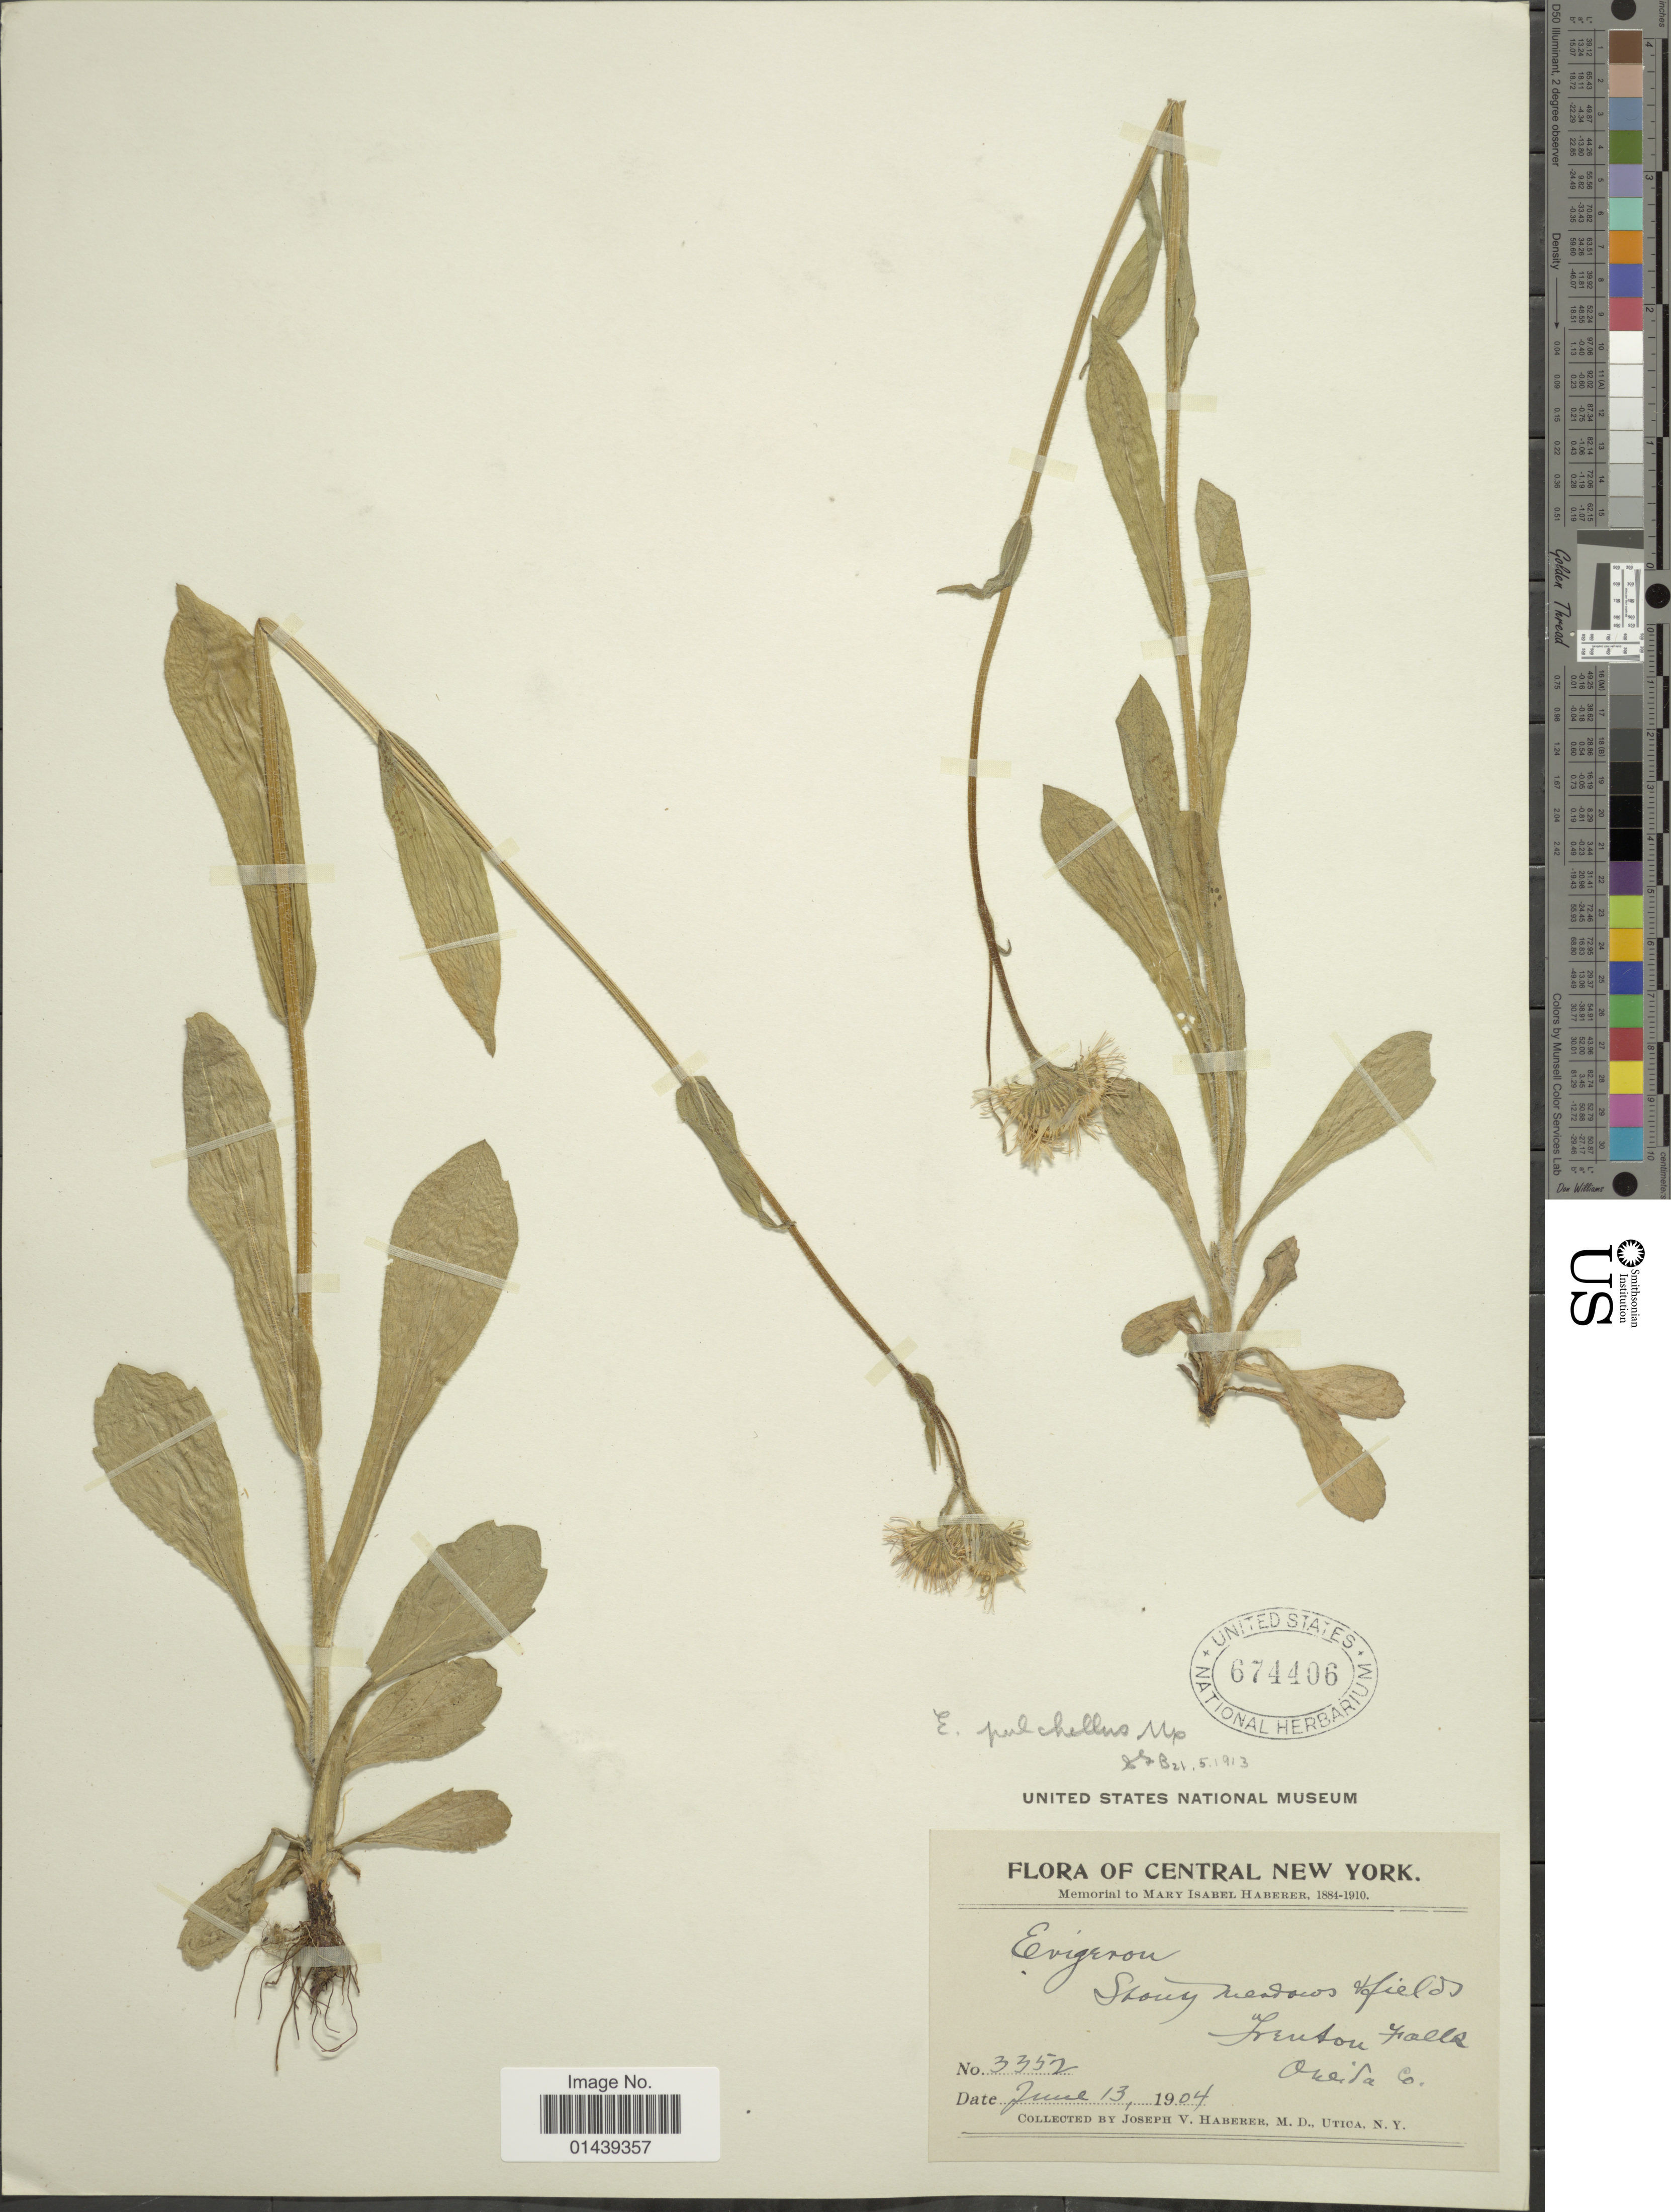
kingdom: Plantae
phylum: Tracheophyta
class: Magnoliopsida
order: Asterales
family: Asteraceae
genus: Erigeron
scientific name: Erigeron pulchellus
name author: Michx.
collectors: J. V. Haberer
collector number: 3352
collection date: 1904-06-13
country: United States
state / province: New York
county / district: Oneida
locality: Central New York. Frenton Falls. Oneida Co.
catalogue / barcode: US 674406